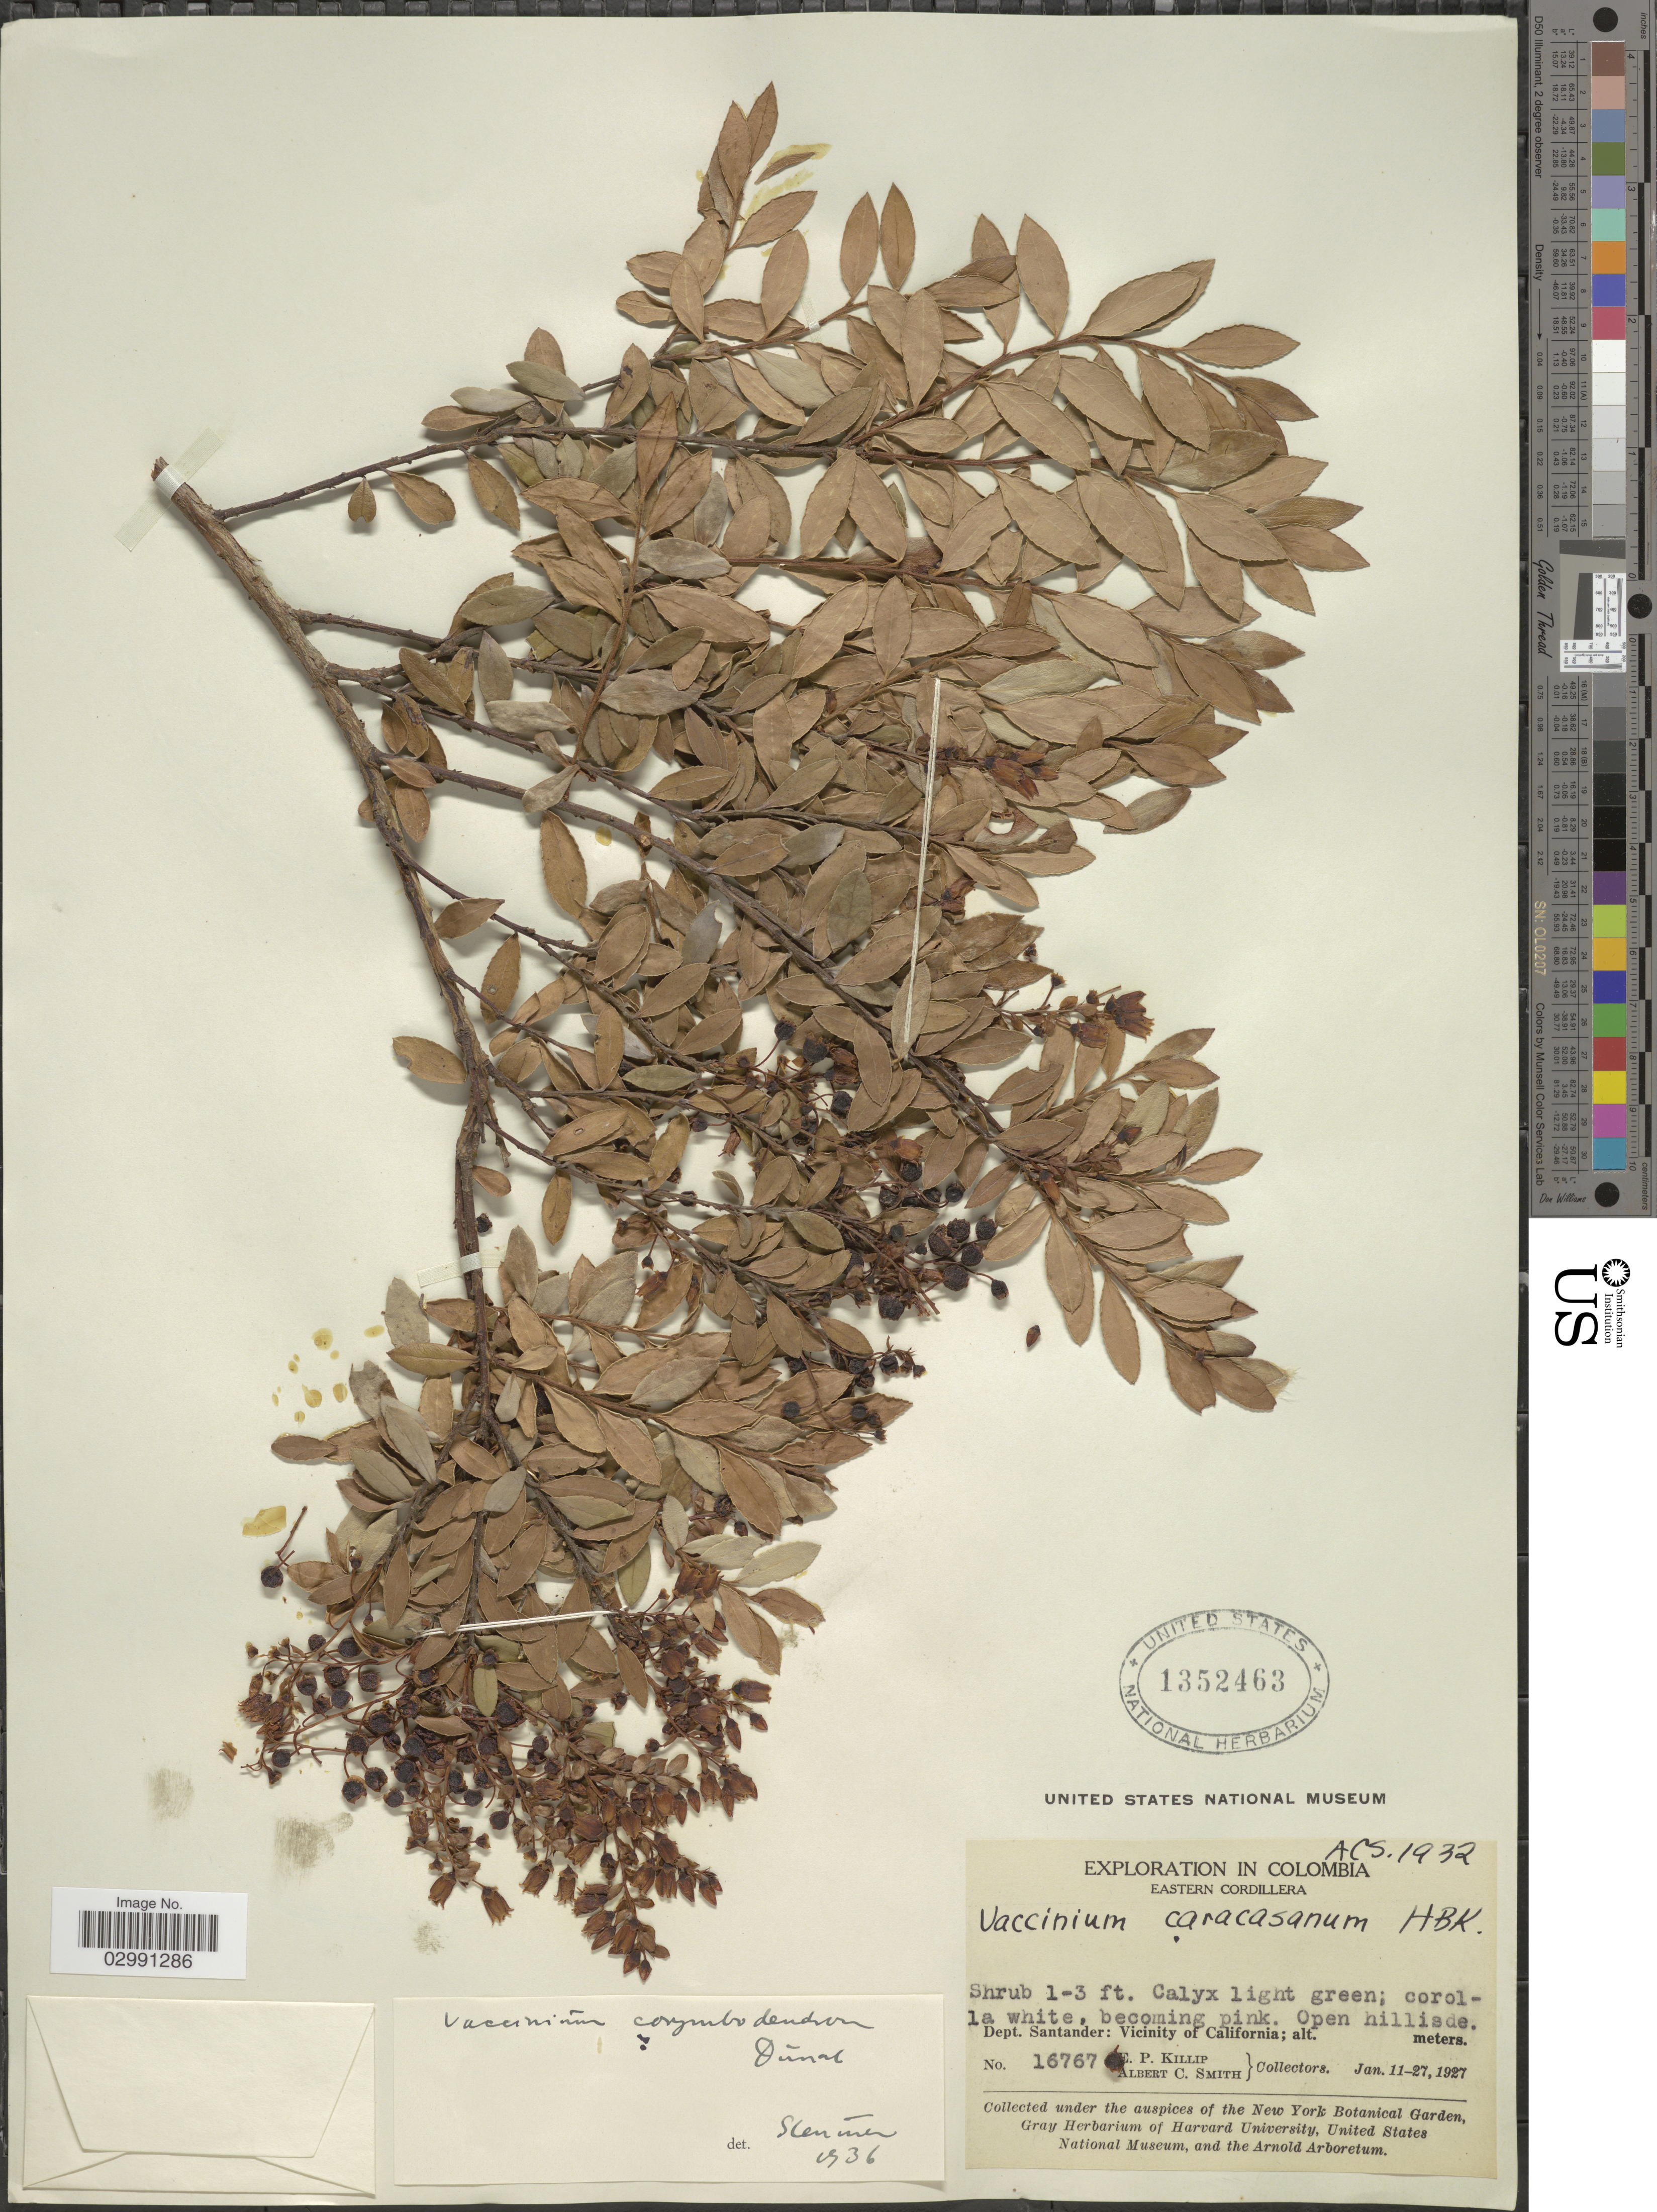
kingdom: Plantae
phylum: Tracheophyta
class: Magnoliopsida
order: Ericales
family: Ericaceae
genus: Vaccinium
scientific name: Vaccinium corymbodendron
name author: Dunal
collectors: E. P. Killip & A. C. Smith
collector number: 16767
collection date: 1927-01-11/1927-01-27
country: Colombia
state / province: Santander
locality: Eastern Cordillera. Dept. Santander: Vicinity of California.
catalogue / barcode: US 1352463